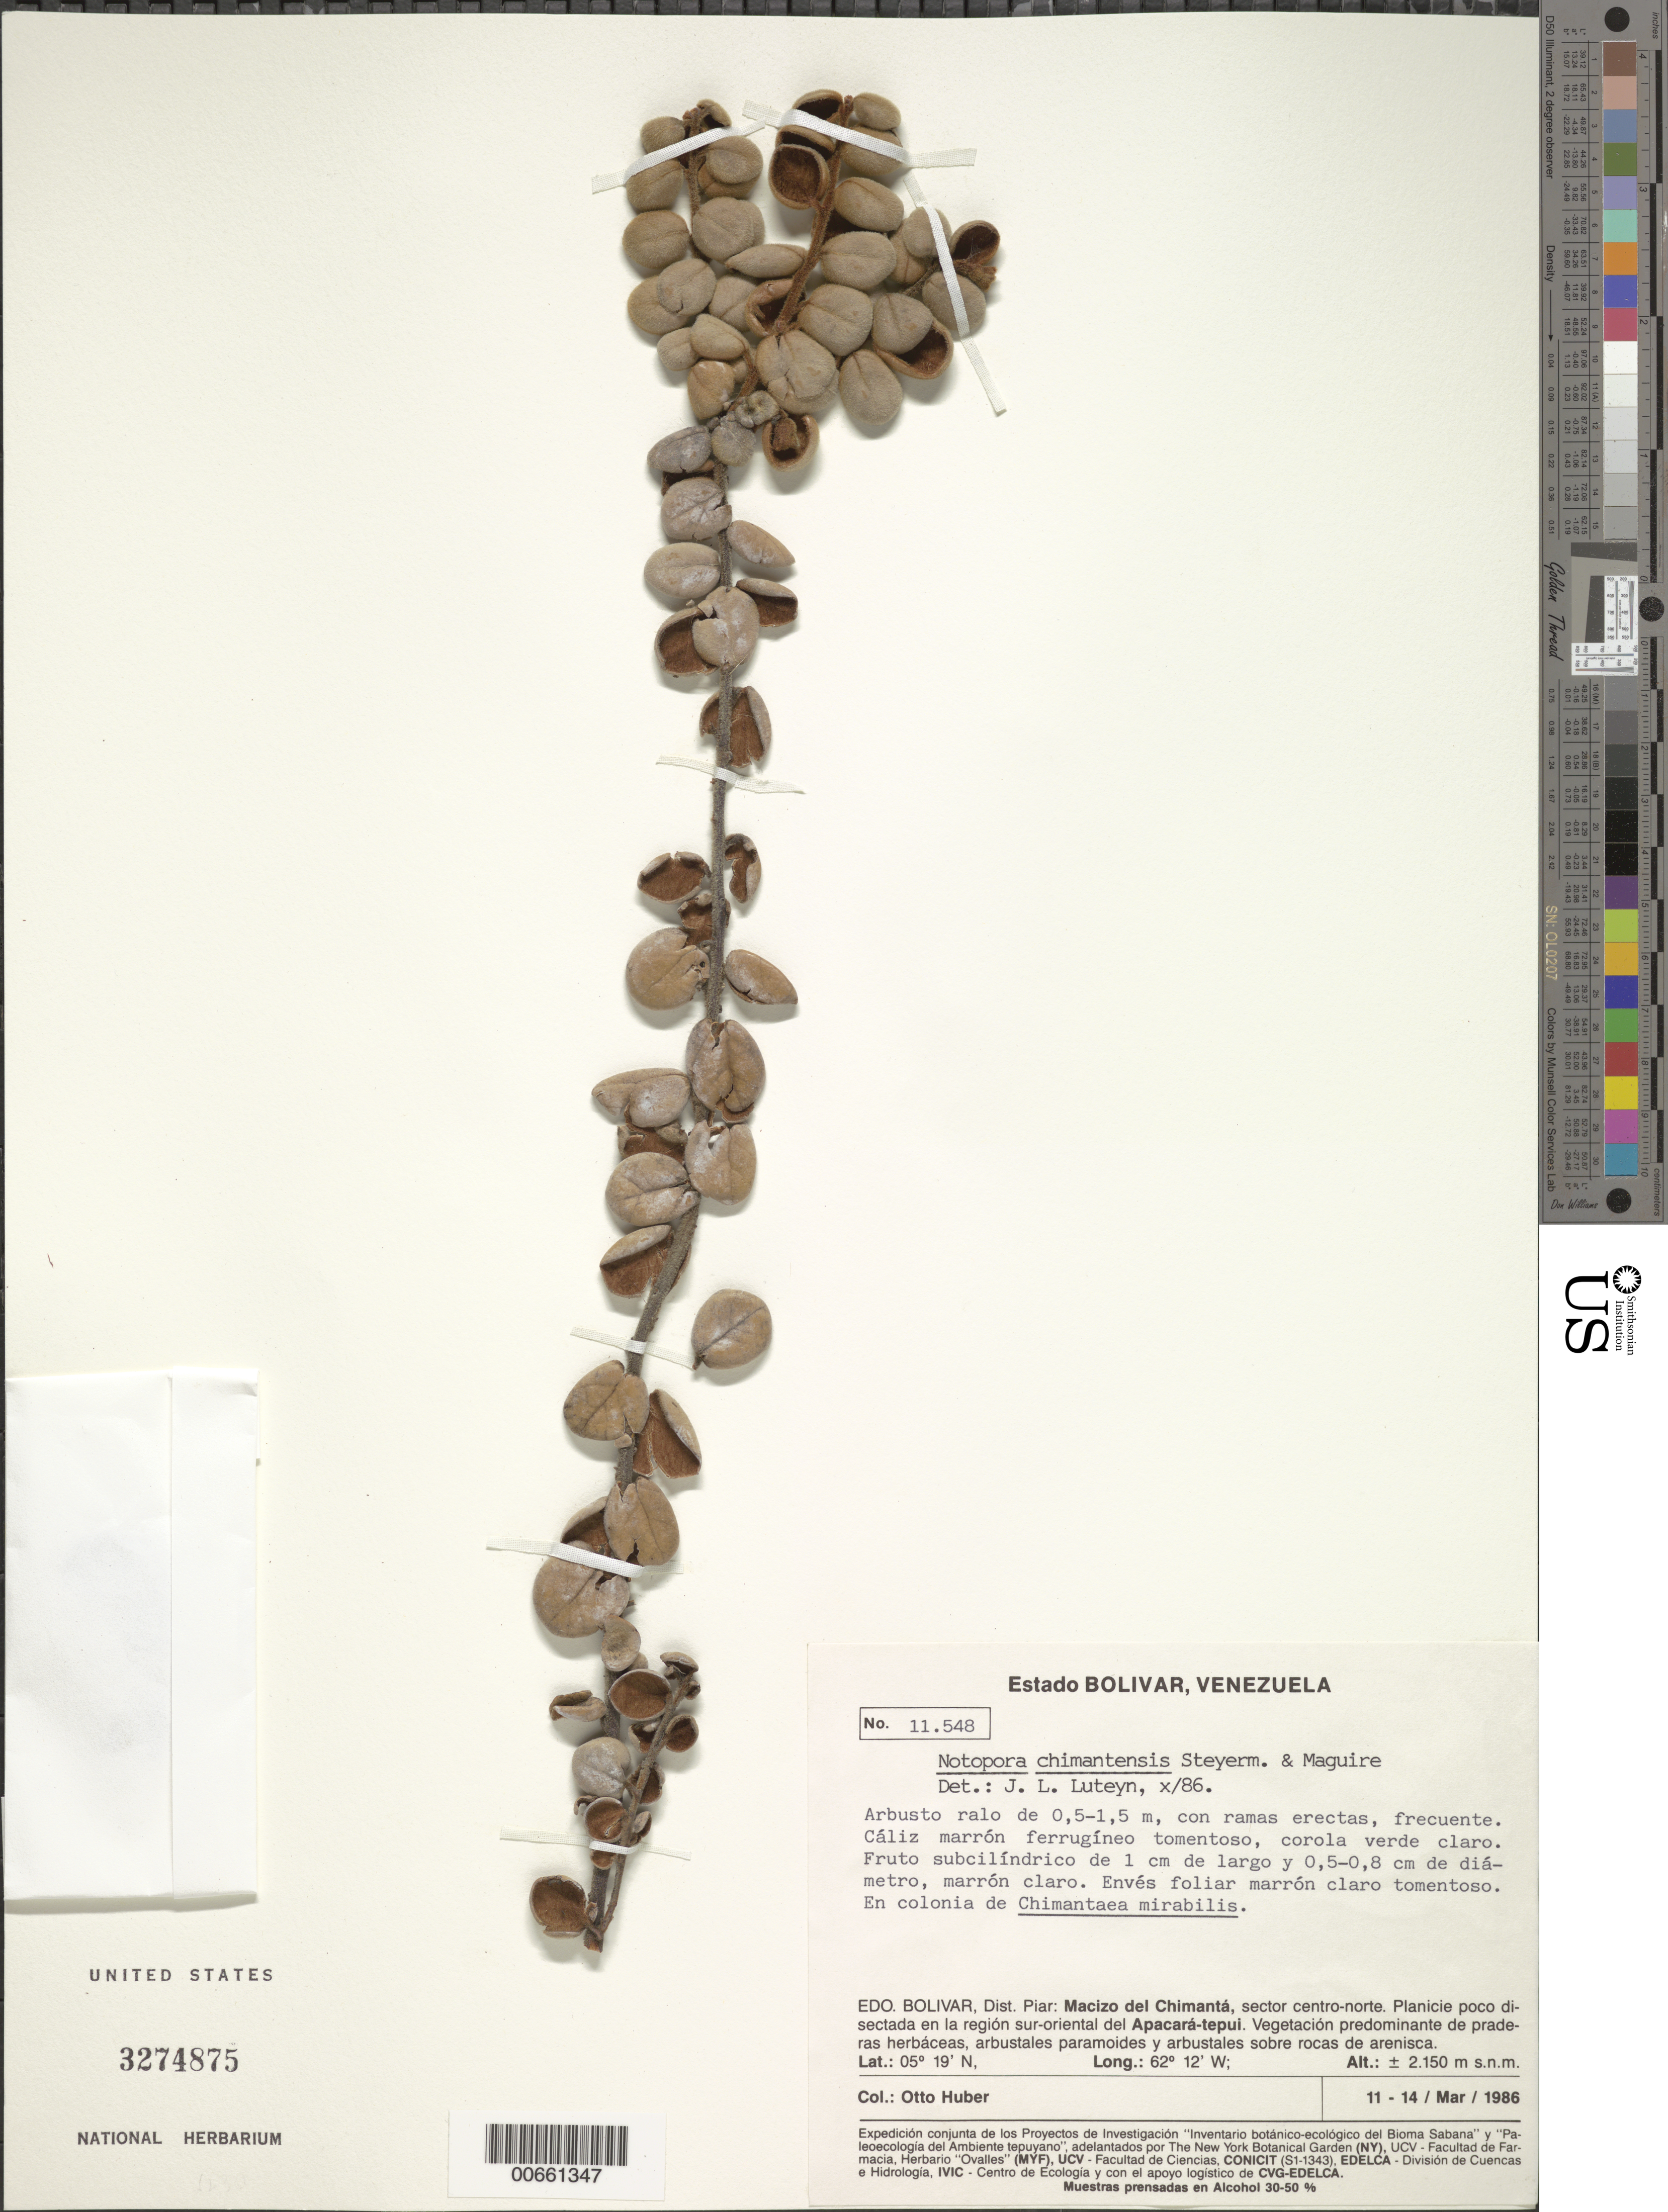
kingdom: Plantae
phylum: Tracheophyta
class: Magnoliopsida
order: Ericales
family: Ericaceae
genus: Notopora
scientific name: Notopora chimantensis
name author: Steyerm. & Maguire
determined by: Luteyn, J. L.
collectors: O. Huber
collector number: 11548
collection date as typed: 11-Mar-86 to 14-Mar-86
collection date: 1986-03-11/1986-03-14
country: Venezuela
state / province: Bolívar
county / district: Piar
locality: Macizo del Chimantá, sector centro-norte, sur-oriental del Apacará-tepuí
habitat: En colonia de Chimantaea mirabilis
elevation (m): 2150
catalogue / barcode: US 3274875